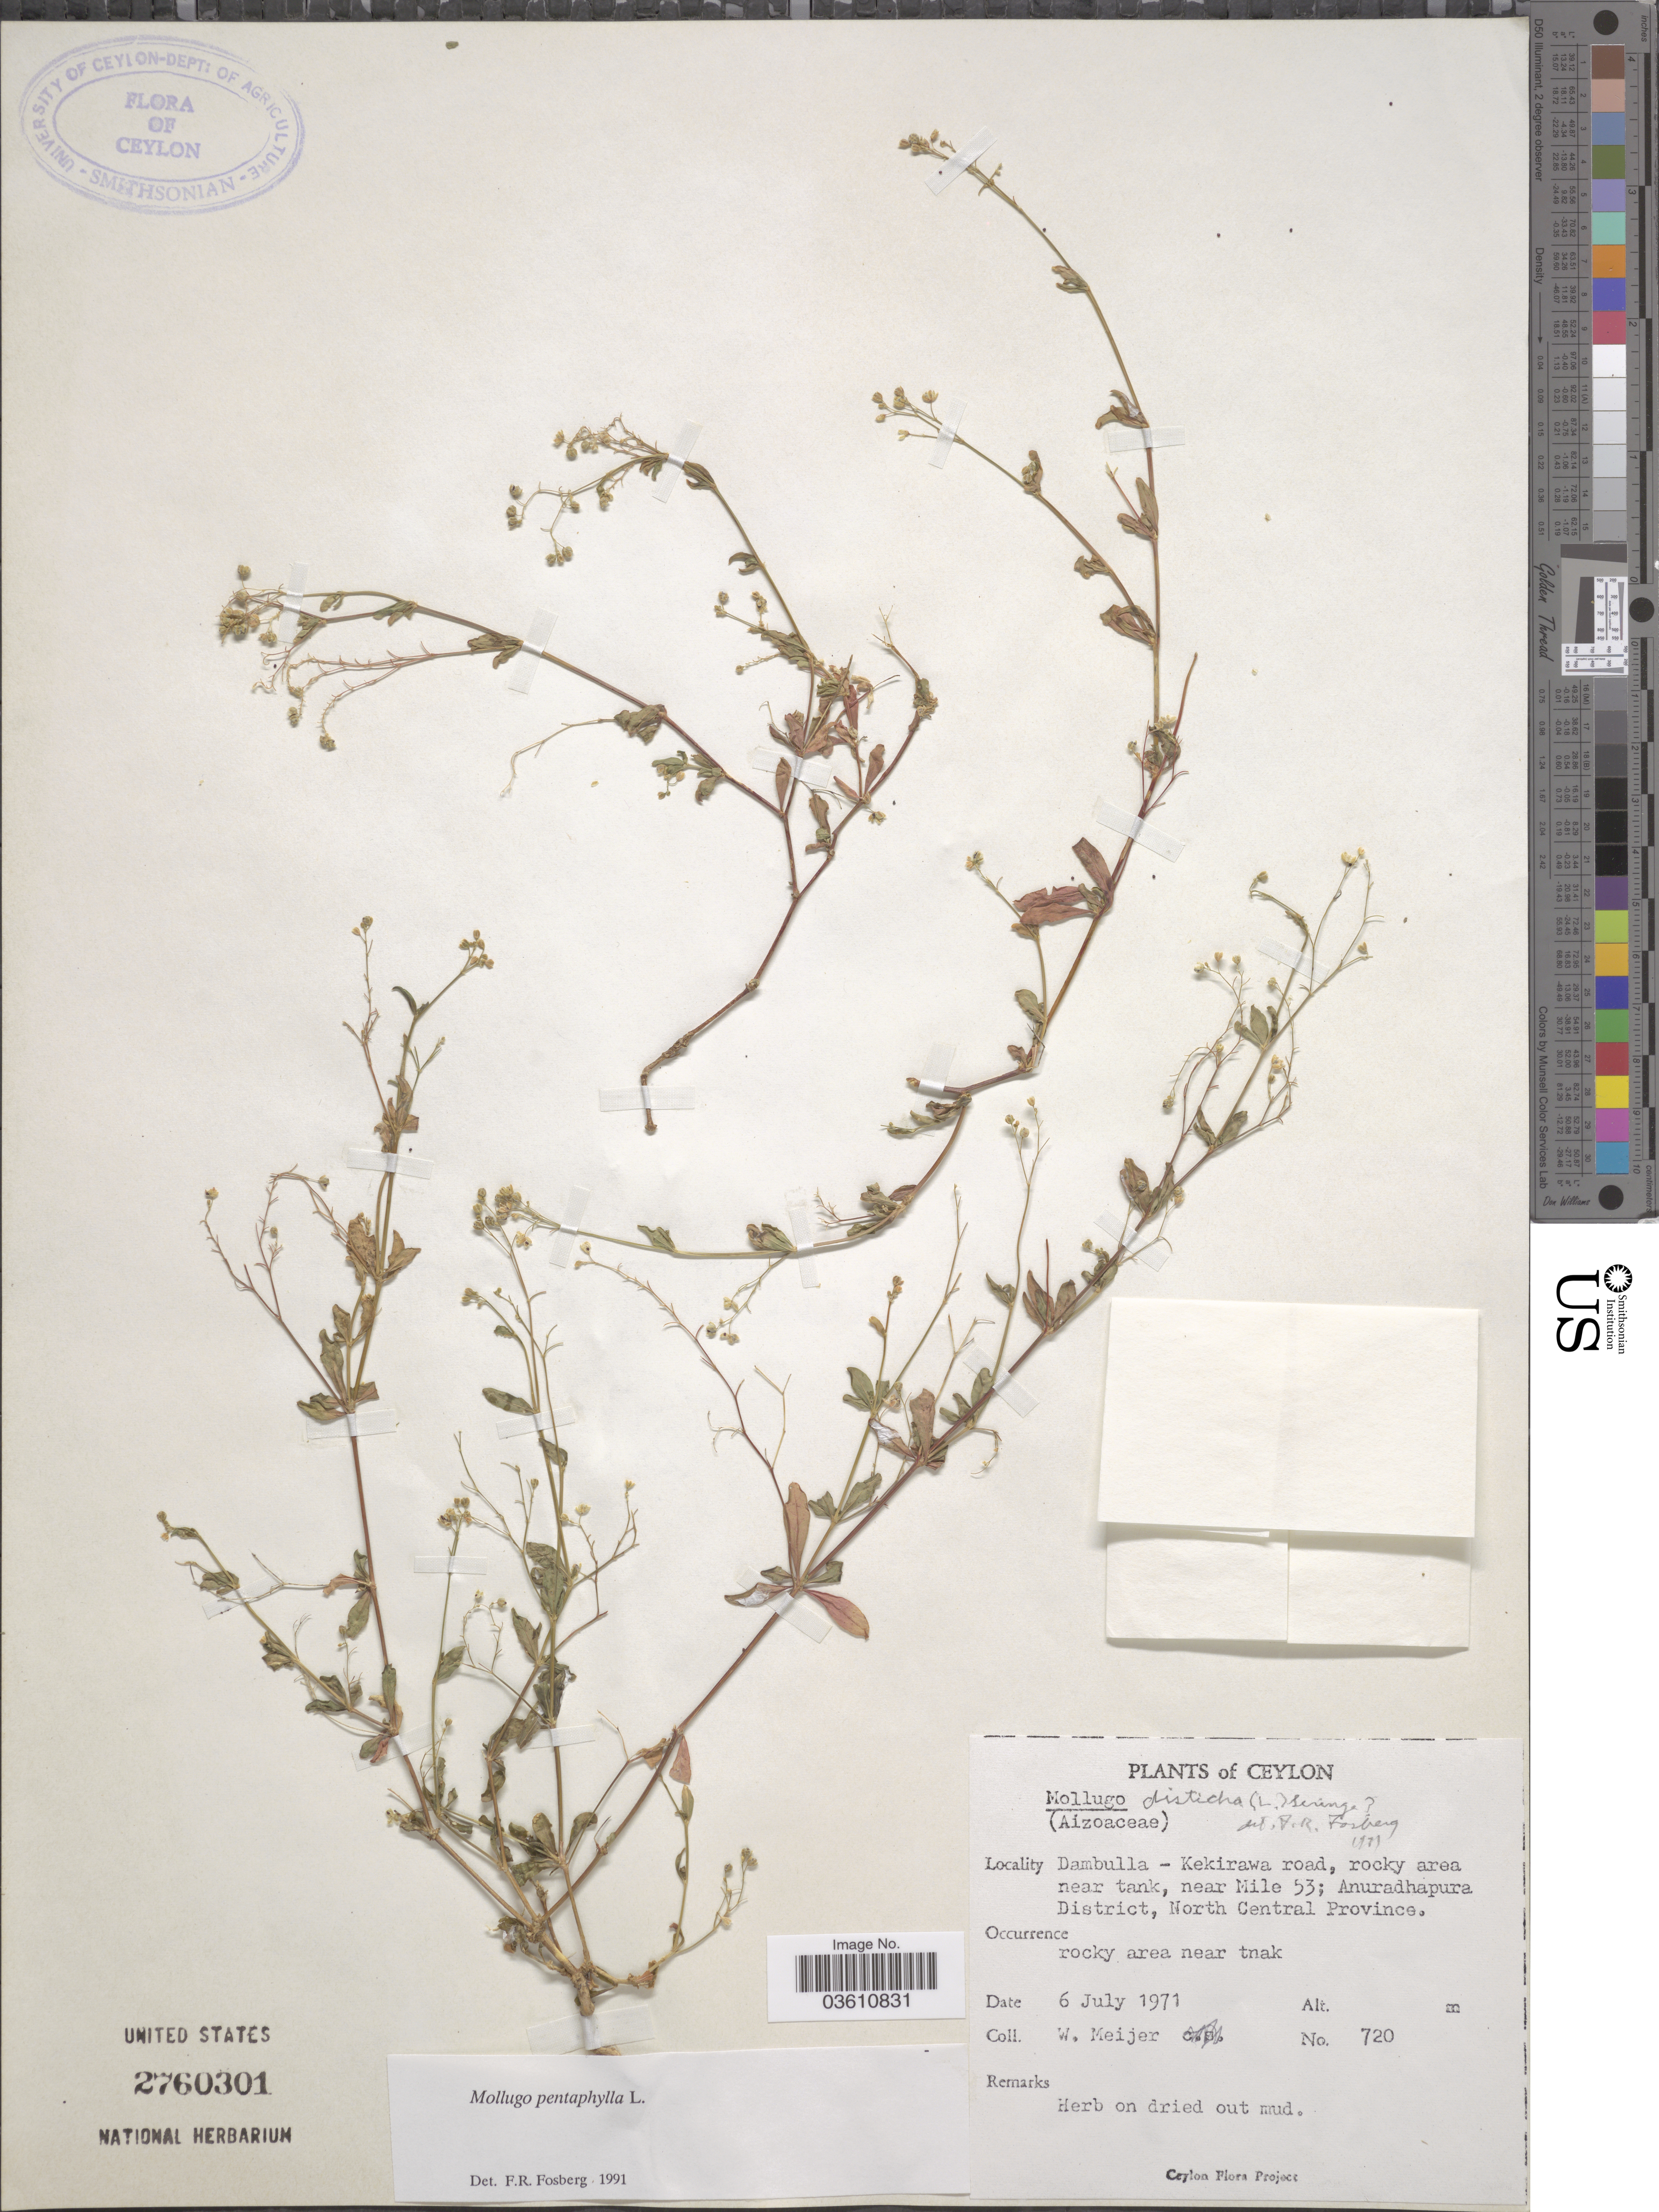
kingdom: Plantae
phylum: Tracheophyta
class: Magnoliopsida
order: Caryophyllales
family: Molluginaceae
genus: Trigastrotheca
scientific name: Trigastrotheca pentaphylla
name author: (L.) Thulin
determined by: Strong, Mark T., (BOT), Smithsonian Institution - National Museum of Natural History (UNITED STATES)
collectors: W. Meijer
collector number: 720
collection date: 1971-07-06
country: Sri Lanka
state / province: North Central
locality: Ceylon, Dambulla - Kekirawa road, rocky area near tank, near Mile 53; Anuradhapura District.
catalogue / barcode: US 2760301